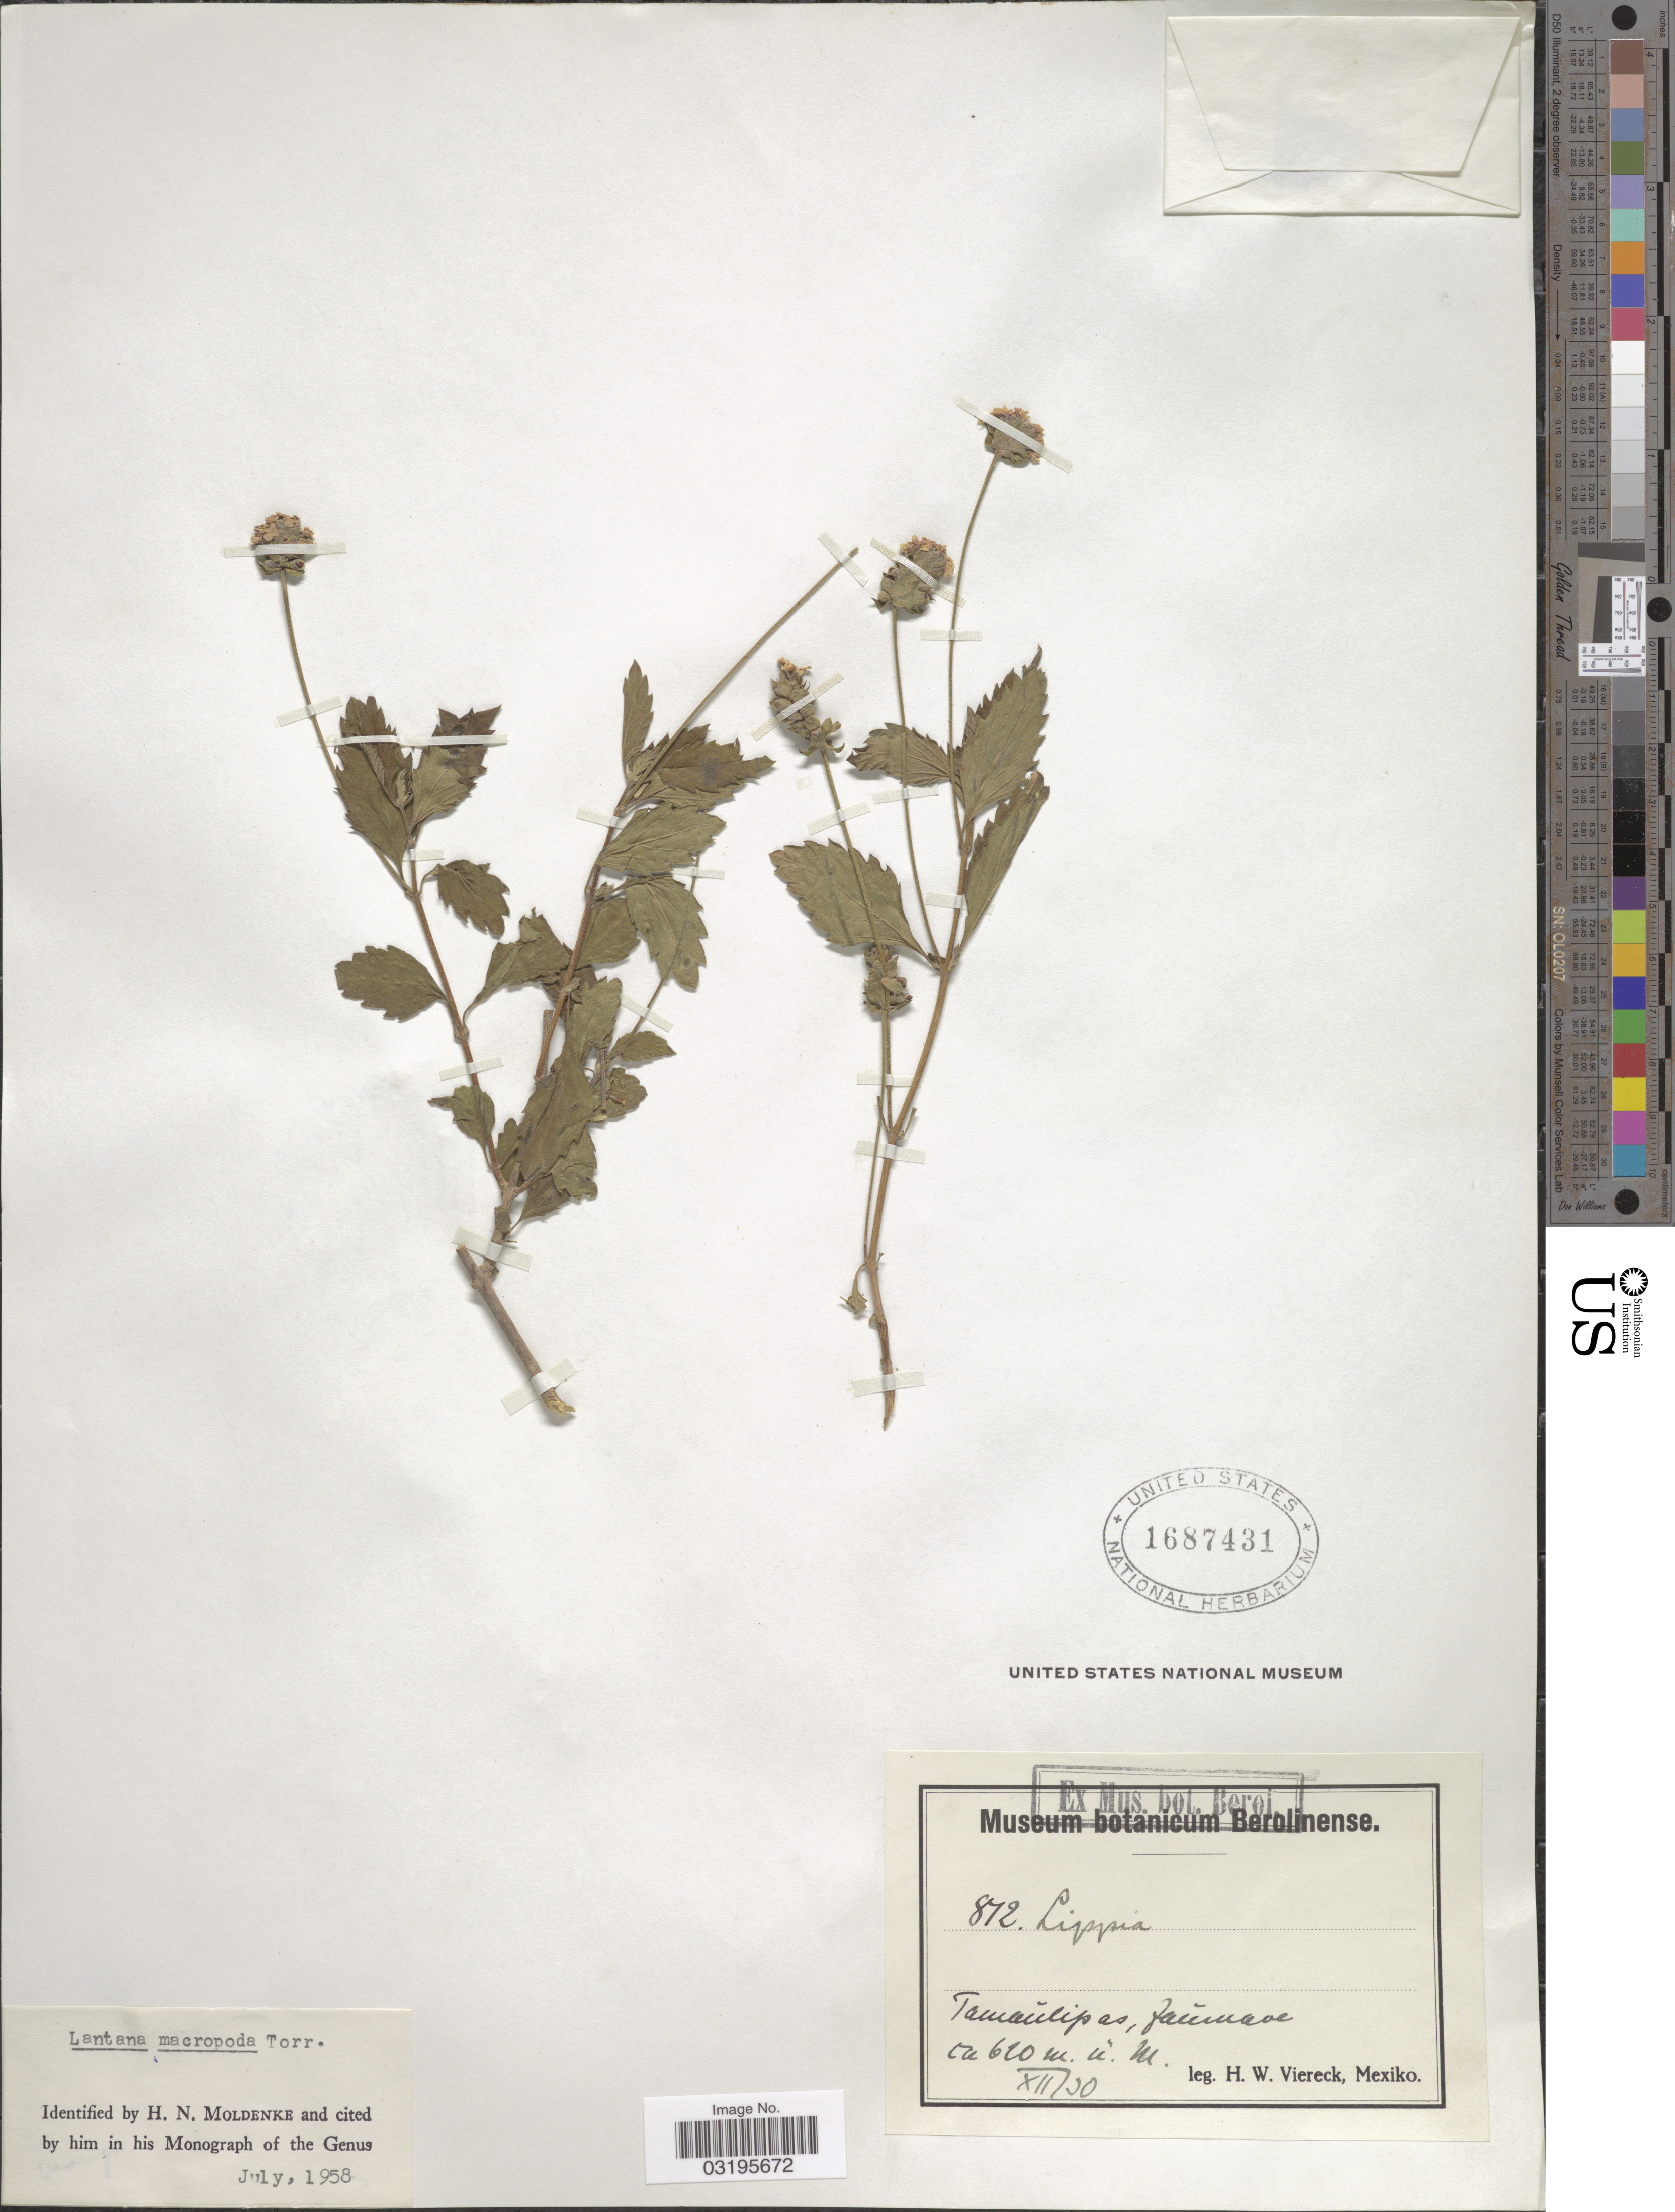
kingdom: Plantae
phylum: Tracheophyta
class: Magnoliopsida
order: Lamiales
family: Verbenaceae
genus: Lantana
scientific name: Lantana macropoda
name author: Torr.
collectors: H. W. Viereck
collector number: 872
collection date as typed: Transcribed d/m/y: /12/30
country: Mexico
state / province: Tamaulipas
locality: Jaŭmave.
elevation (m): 620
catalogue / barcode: US 1687431